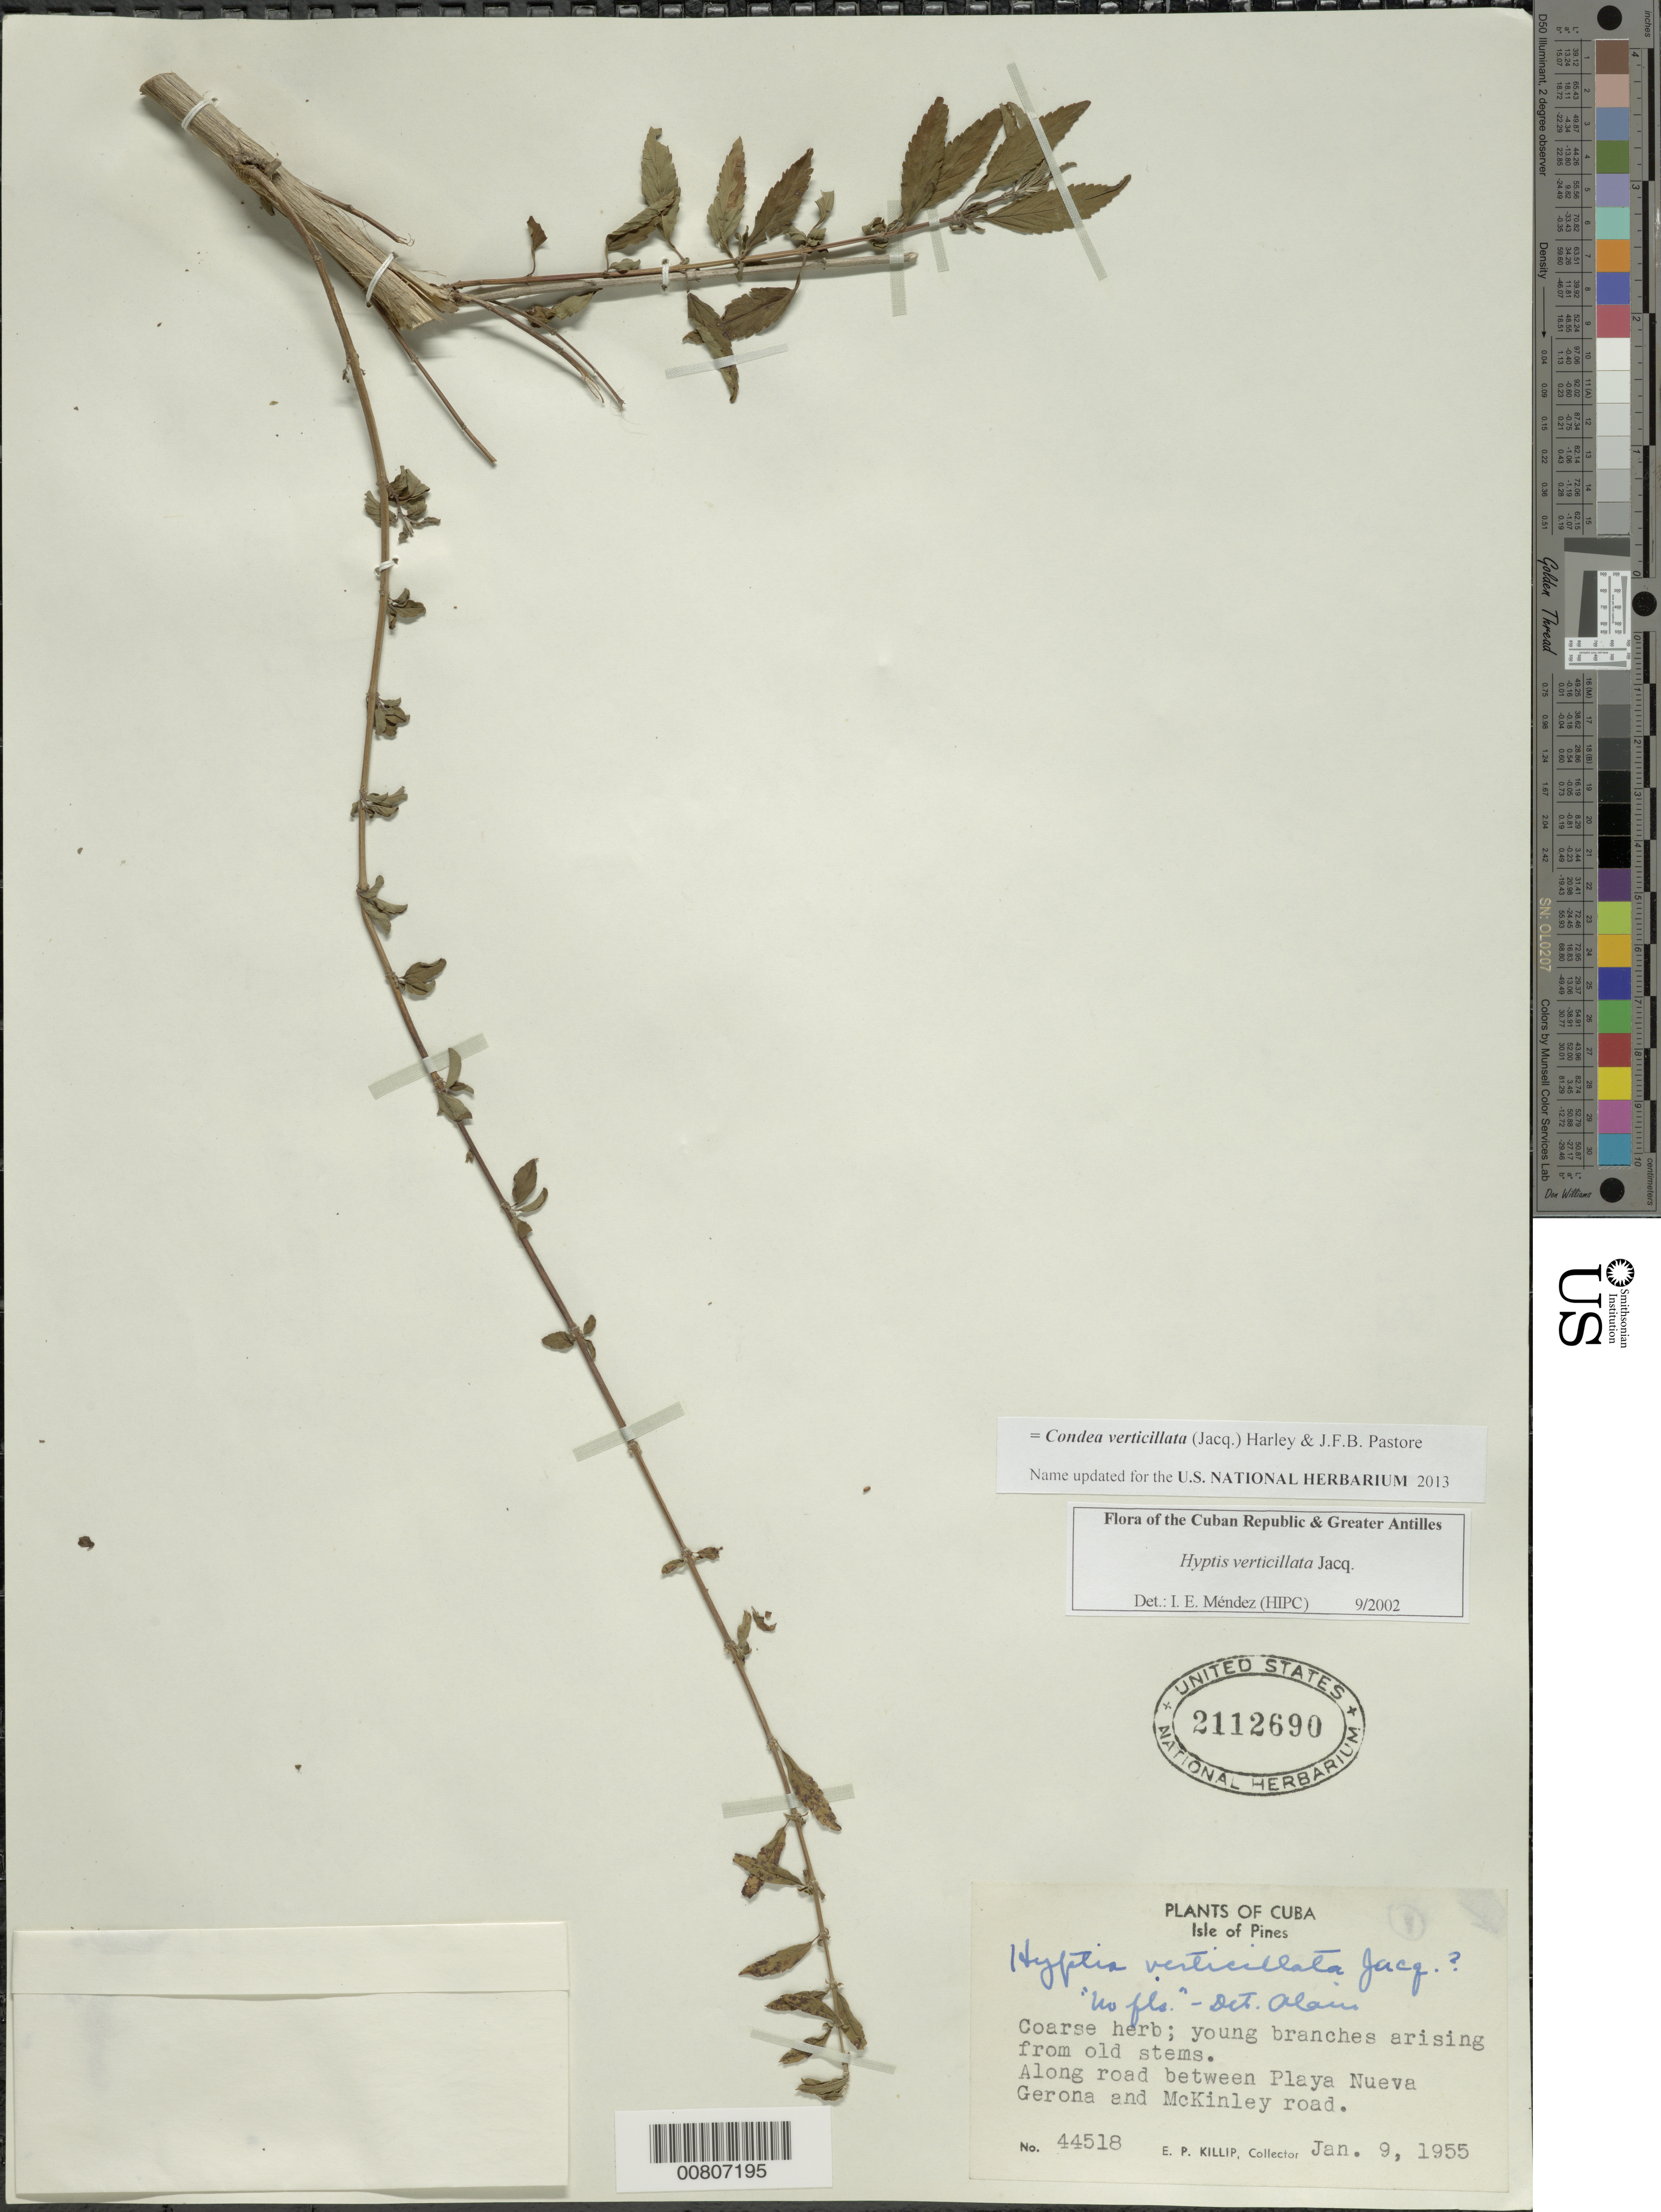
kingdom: Plantae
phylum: Tracheophyta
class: Magnoliopsida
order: Lamiales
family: Lamiaceae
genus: Hyptis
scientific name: Hyptis verticillata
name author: Jacq.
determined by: Méndez, Isidro E., (HIPC)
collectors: E. P. Killip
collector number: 44518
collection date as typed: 09 Jan 1955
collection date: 1955-01-09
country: Cuba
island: Isla de la Juventud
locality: Isle of Pines, Playa Neuva Gerona to McKinley road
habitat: Along road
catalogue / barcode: US 2112690